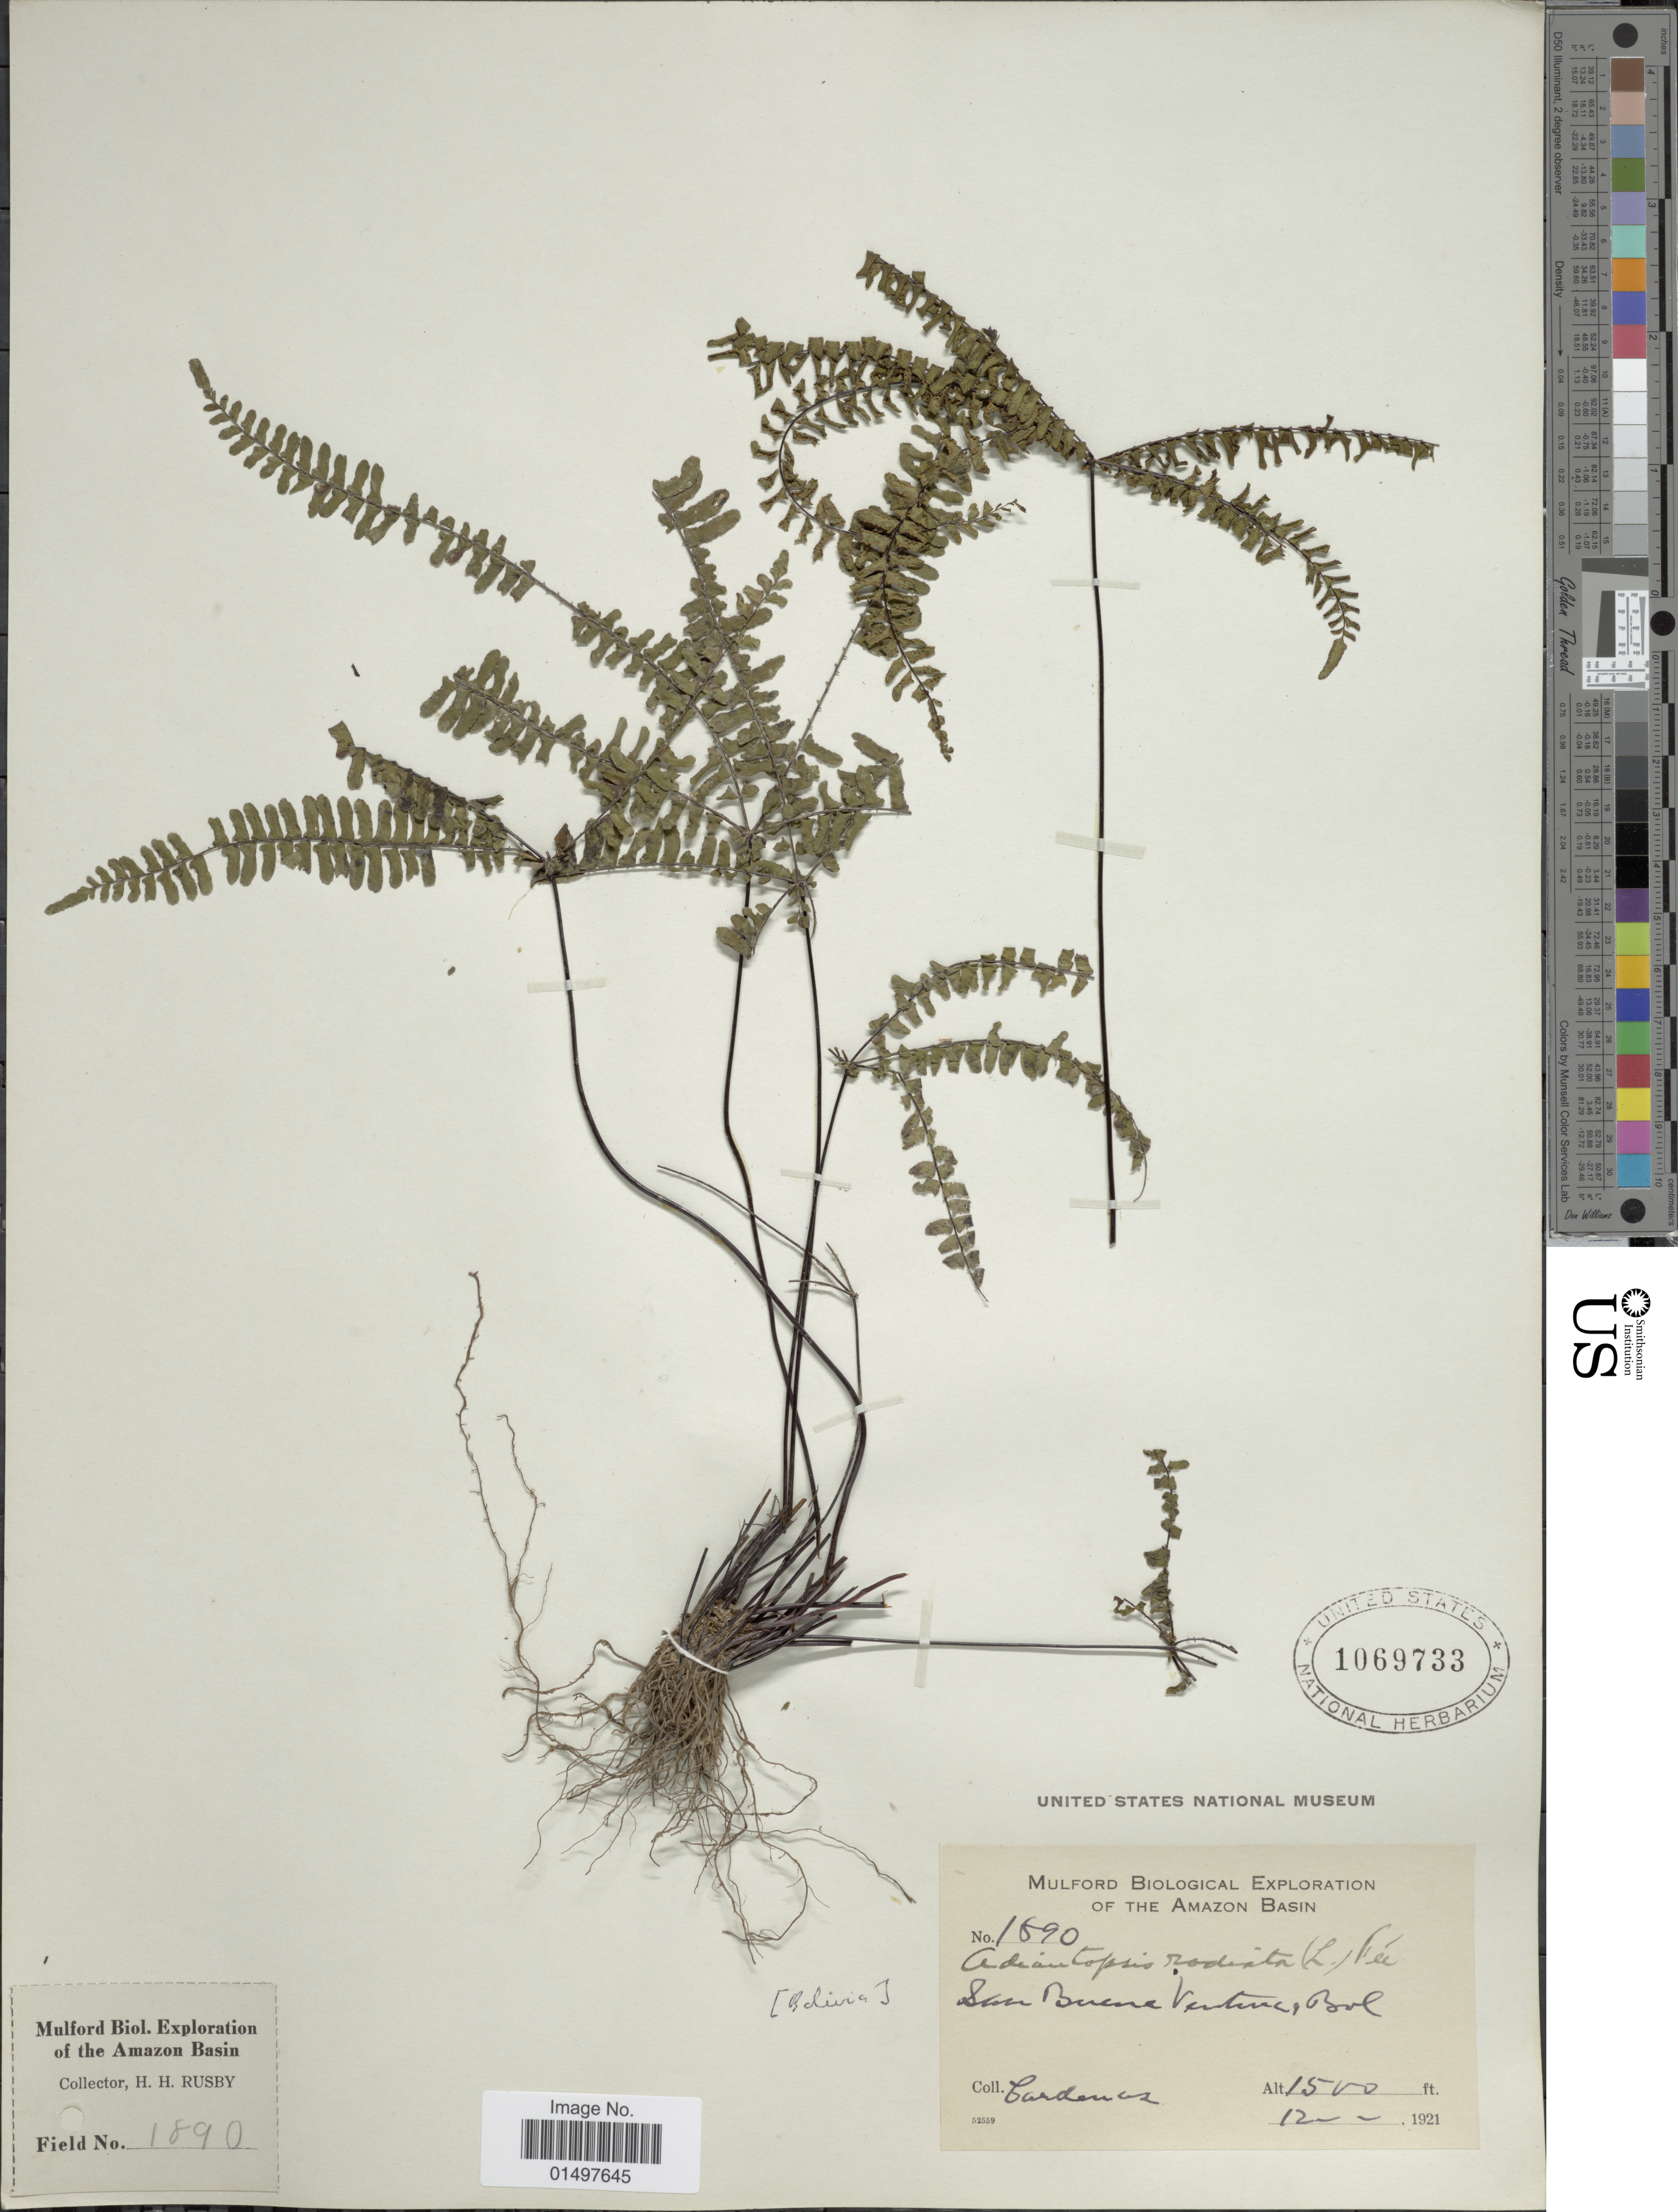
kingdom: Plantae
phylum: Tracheophyta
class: Polypodiopsida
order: Polypodiales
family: Pteridaceae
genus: Adiantopsis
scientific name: Adiantopsis radiata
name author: (L.) Fée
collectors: M. Cárdenas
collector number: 1690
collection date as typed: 12- -1921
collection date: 1921-12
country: Bolivia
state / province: La Paz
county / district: Iturralde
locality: San Buena Ventura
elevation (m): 457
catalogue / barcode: US 1069733